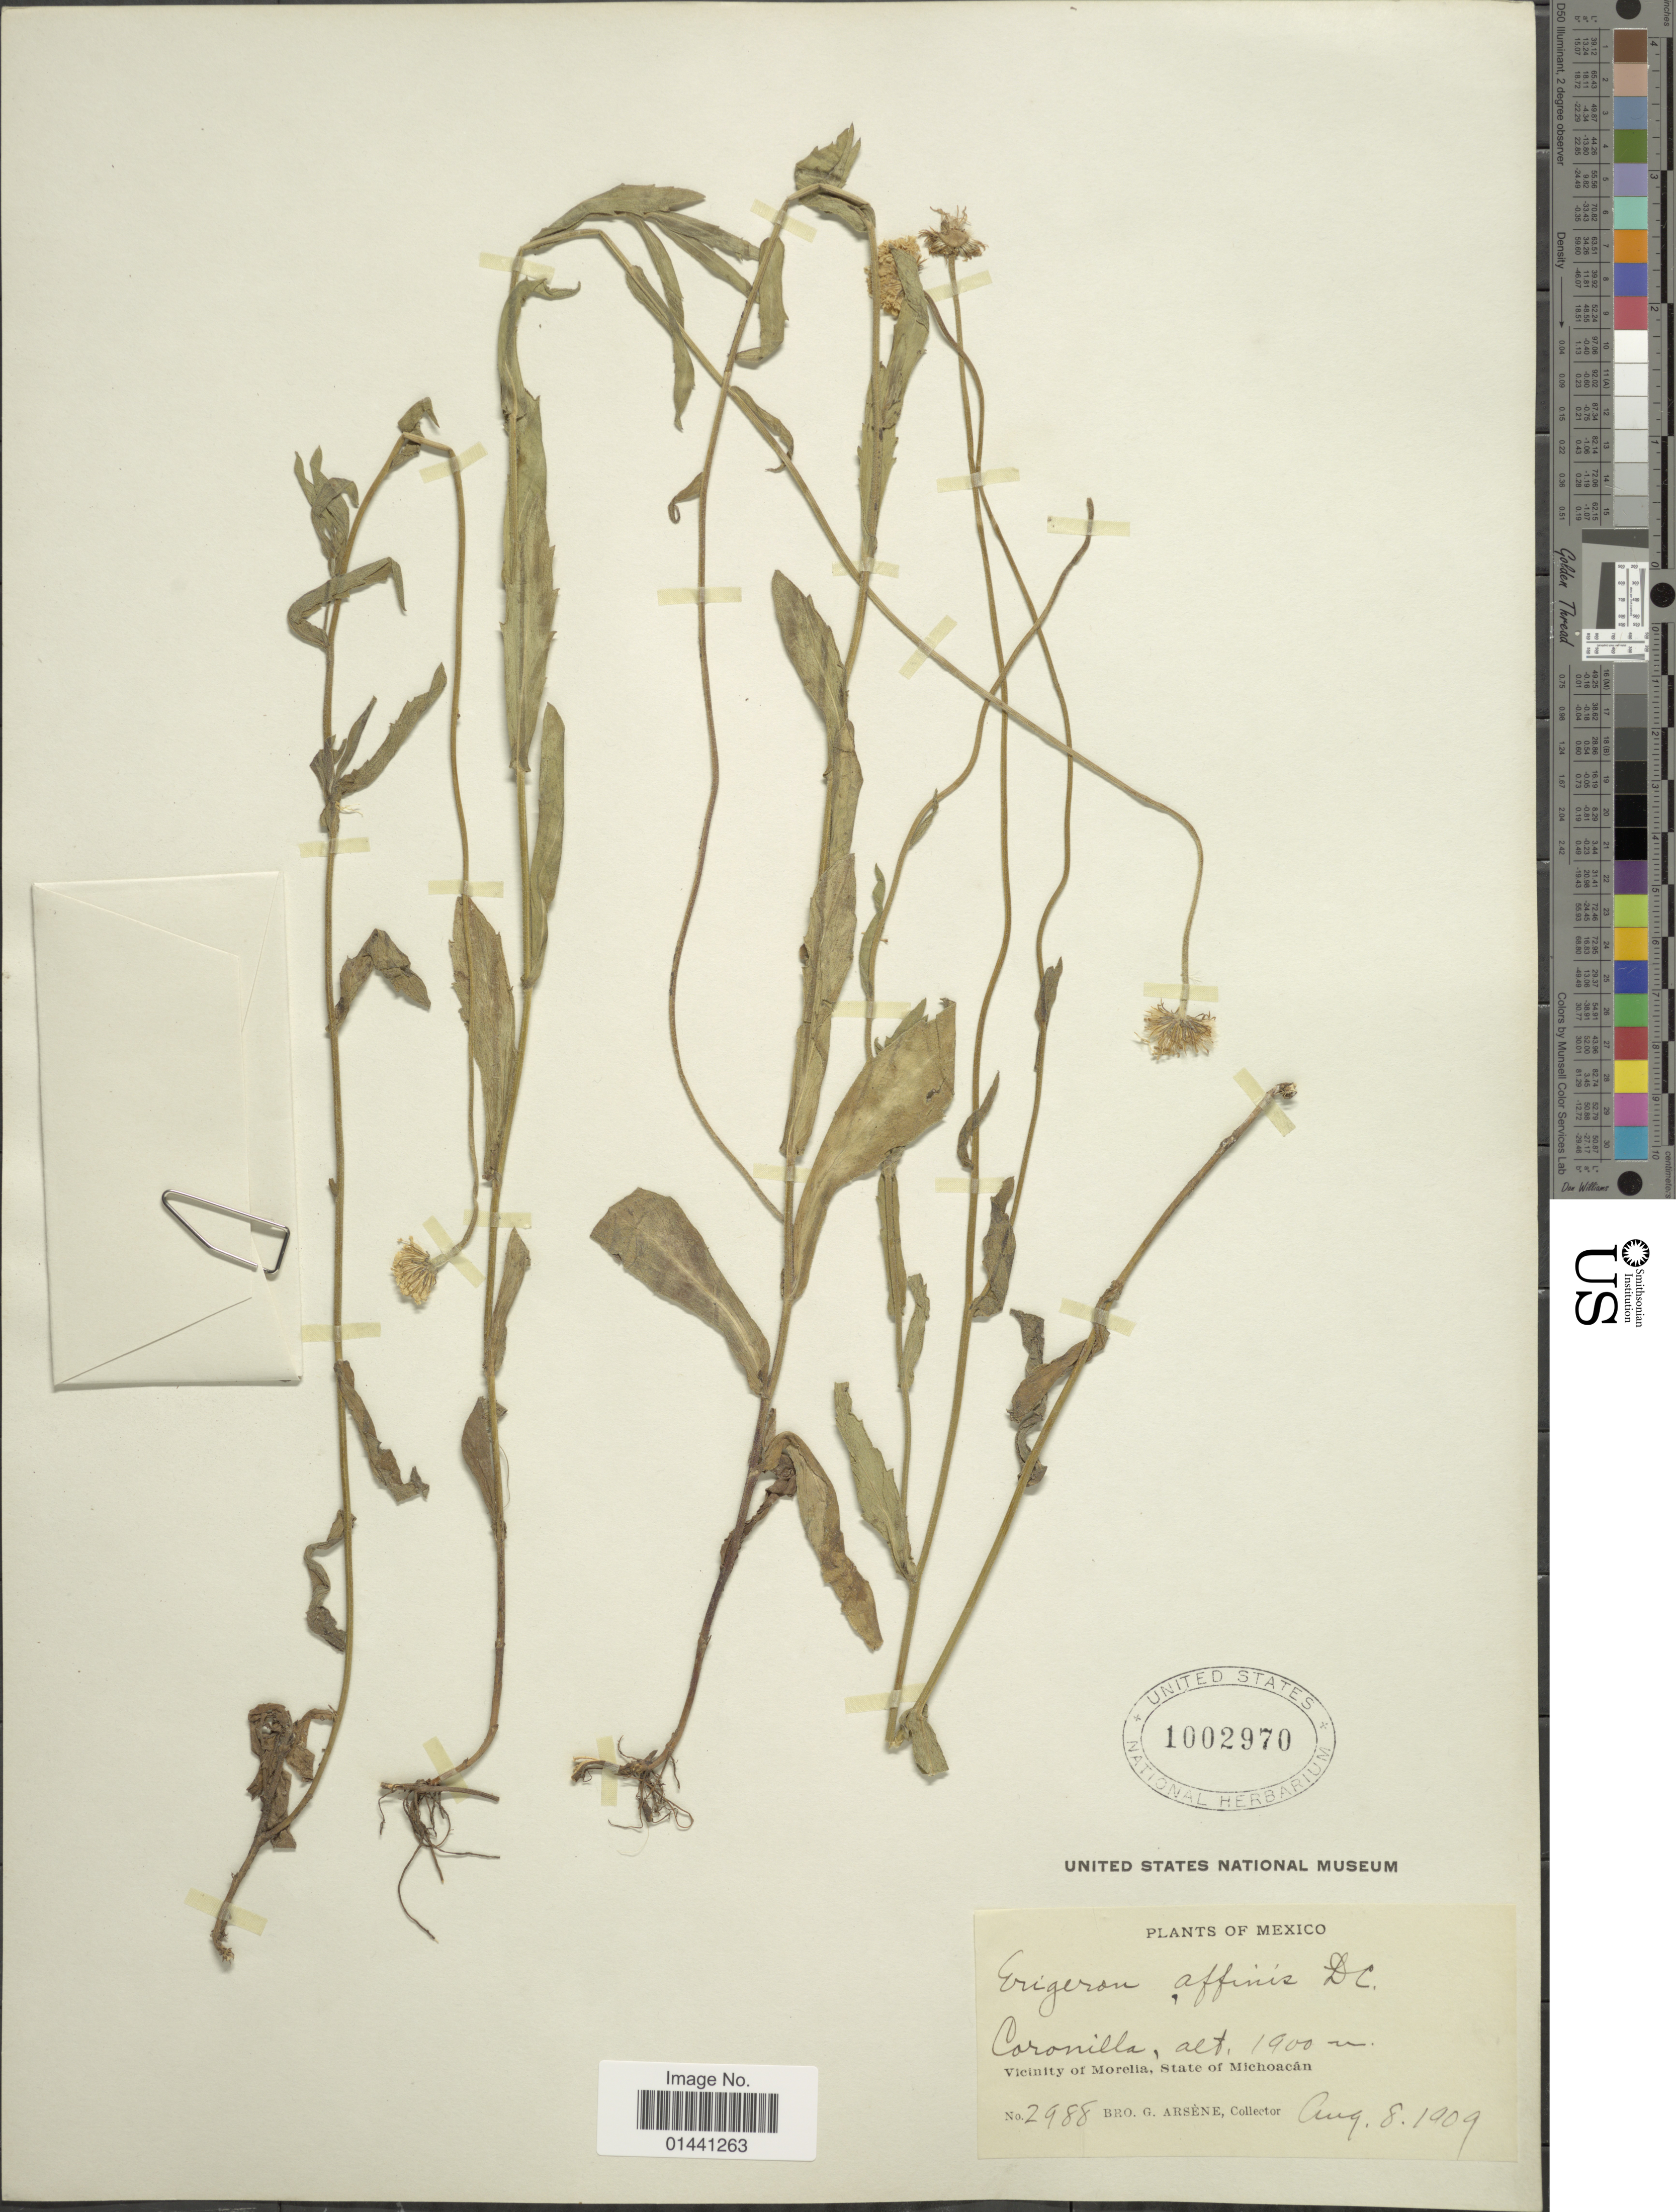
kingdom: Plantae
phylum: Tracheophyta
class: Magnoliopsida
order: Asterales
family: Asteraceae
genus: Erigeron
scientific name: Erigeron affinis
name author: V.M. Badillo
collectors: Bro. G. Arsène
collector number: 2988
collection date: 1909-08-08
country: Mexico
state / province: Michoacán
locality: Cornilla, Vicinity of Morelia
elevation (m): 1900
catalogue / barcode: US 1002970